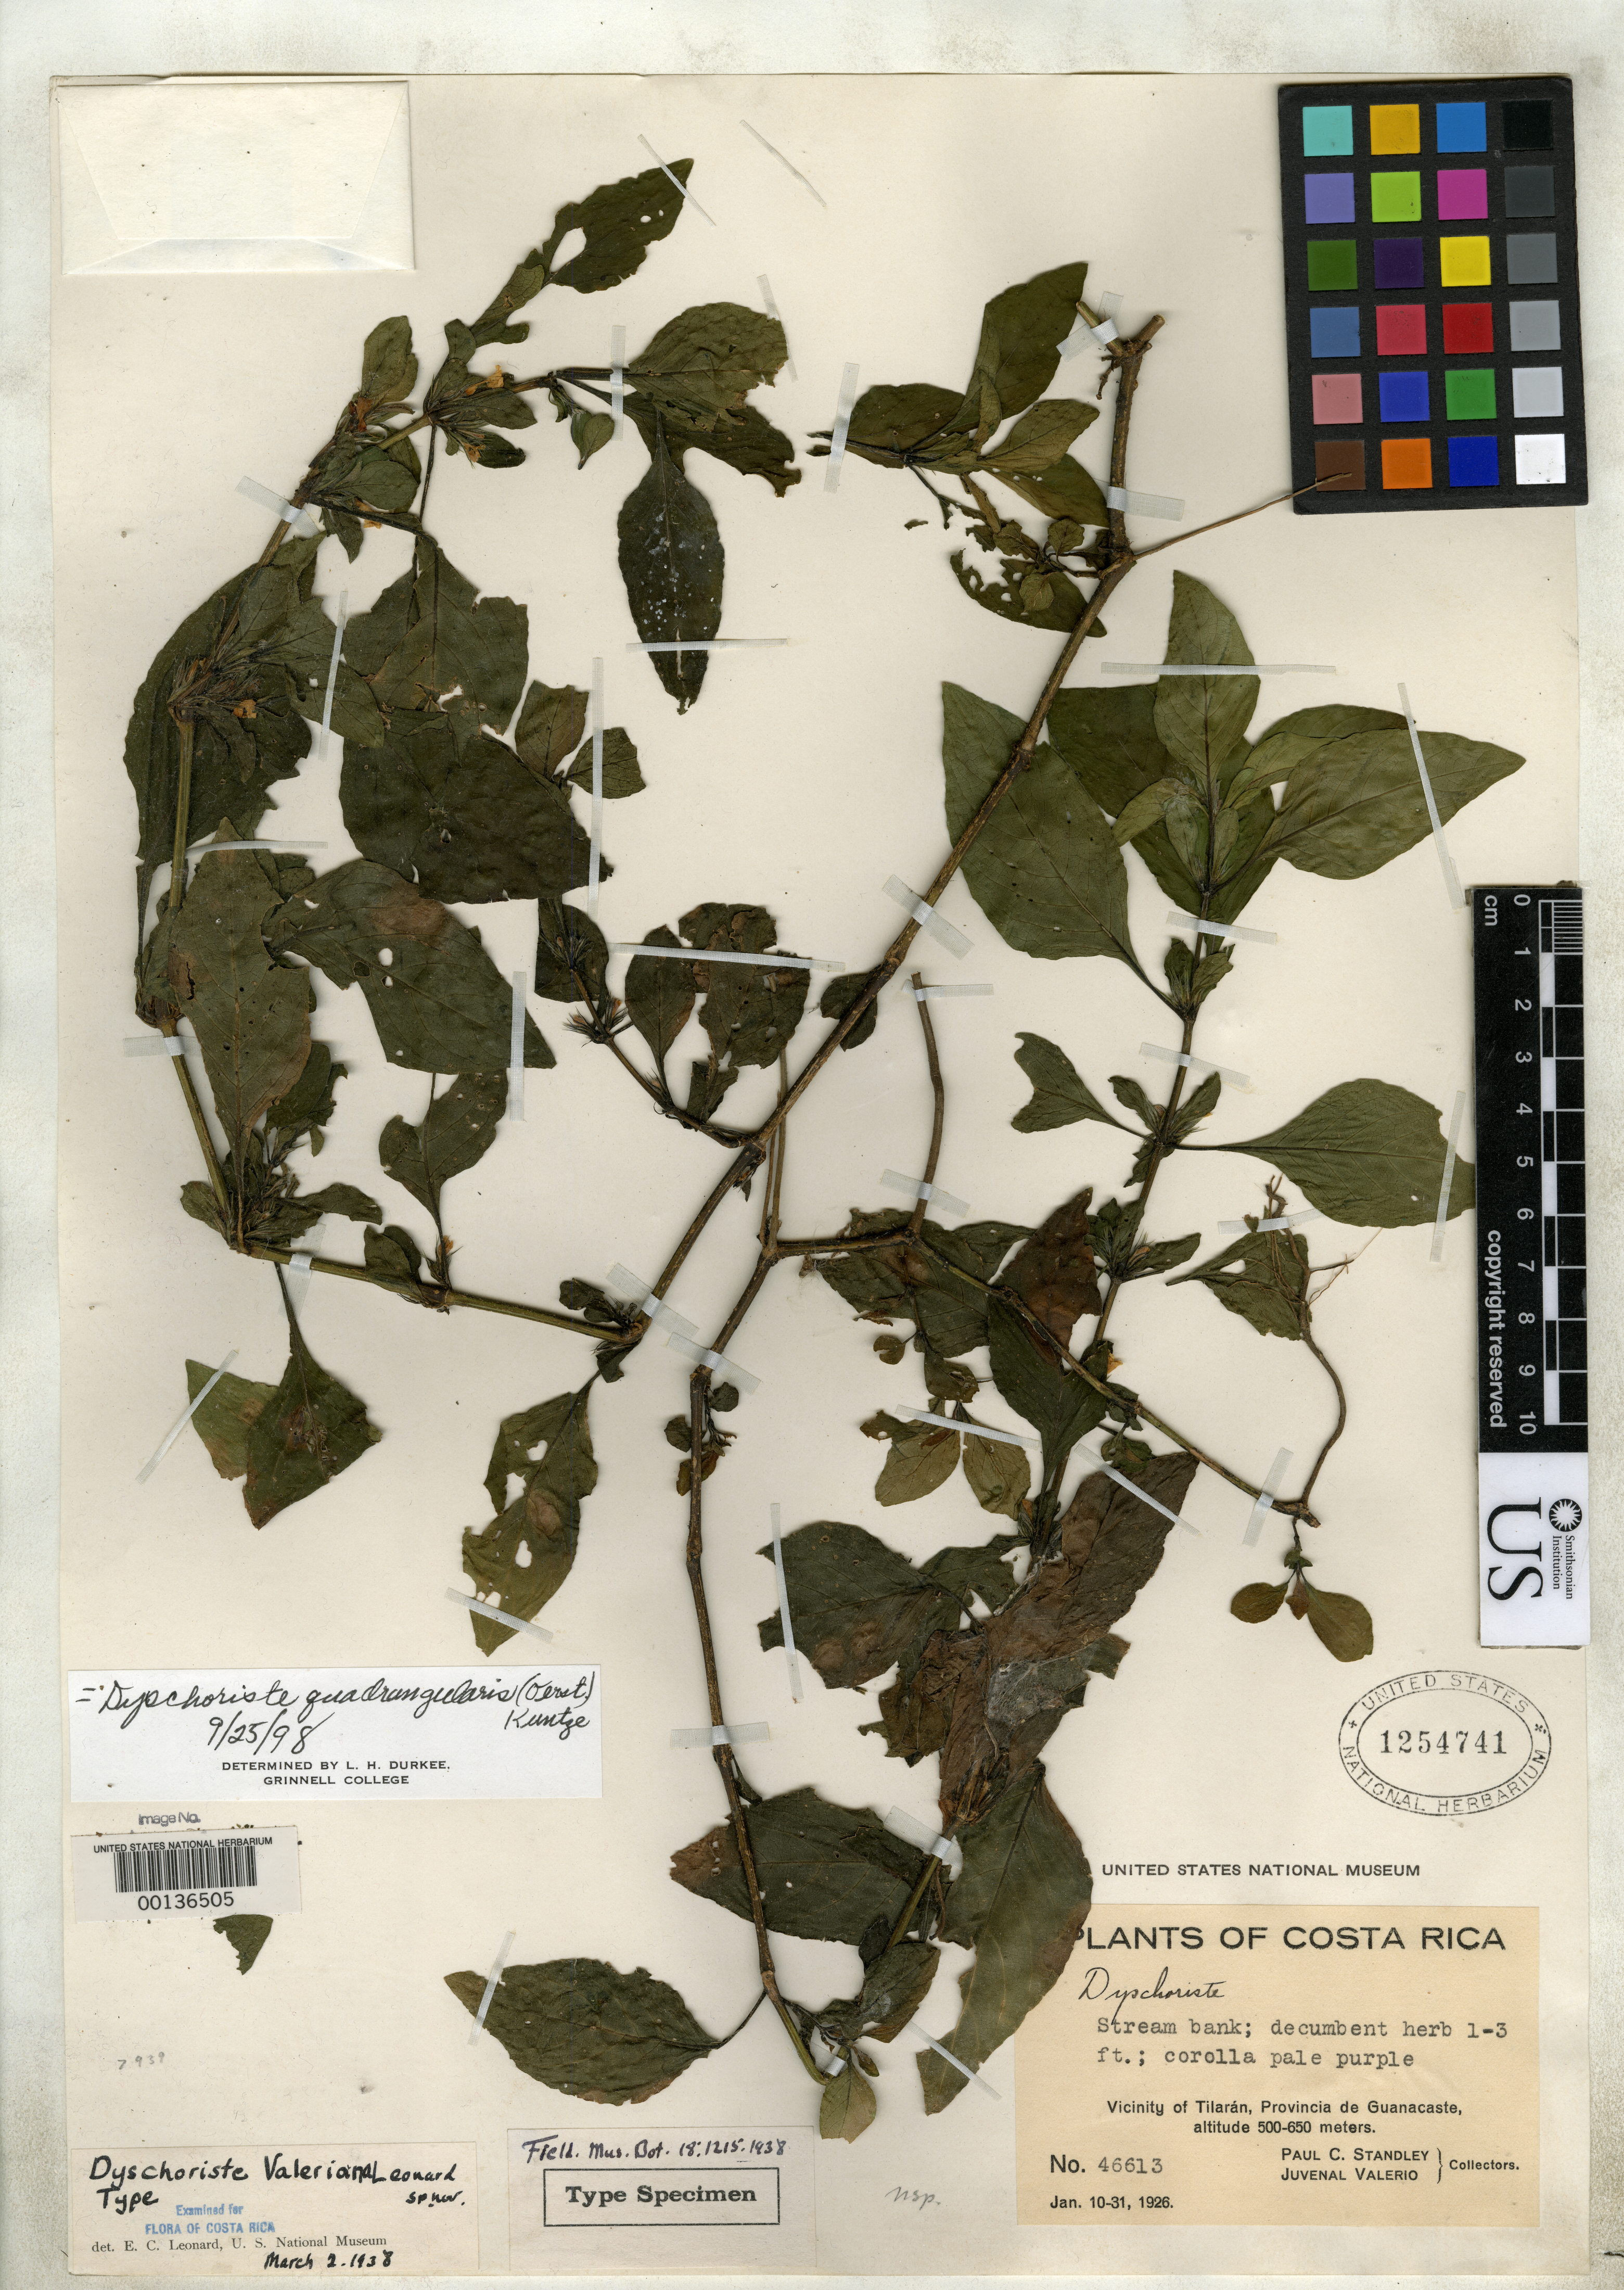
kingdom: Plantae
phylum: Tracheophyta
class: Magnoliopsida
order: Lamiales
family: Acanthaceae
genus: Dyschoriste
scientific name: Dyschoriste valeriana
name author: Leonard in Standl.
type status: Holotype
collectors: P. C. Standley & J. Valerio R.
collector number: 46613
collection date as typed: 10 Jan 1926 to 31 Jan 1926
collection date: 1926-01-10/1926-01-31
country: Costa Rica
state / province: Guanacaste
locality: Vicinity of Tilaran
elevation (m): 500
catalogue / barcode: US 1254741